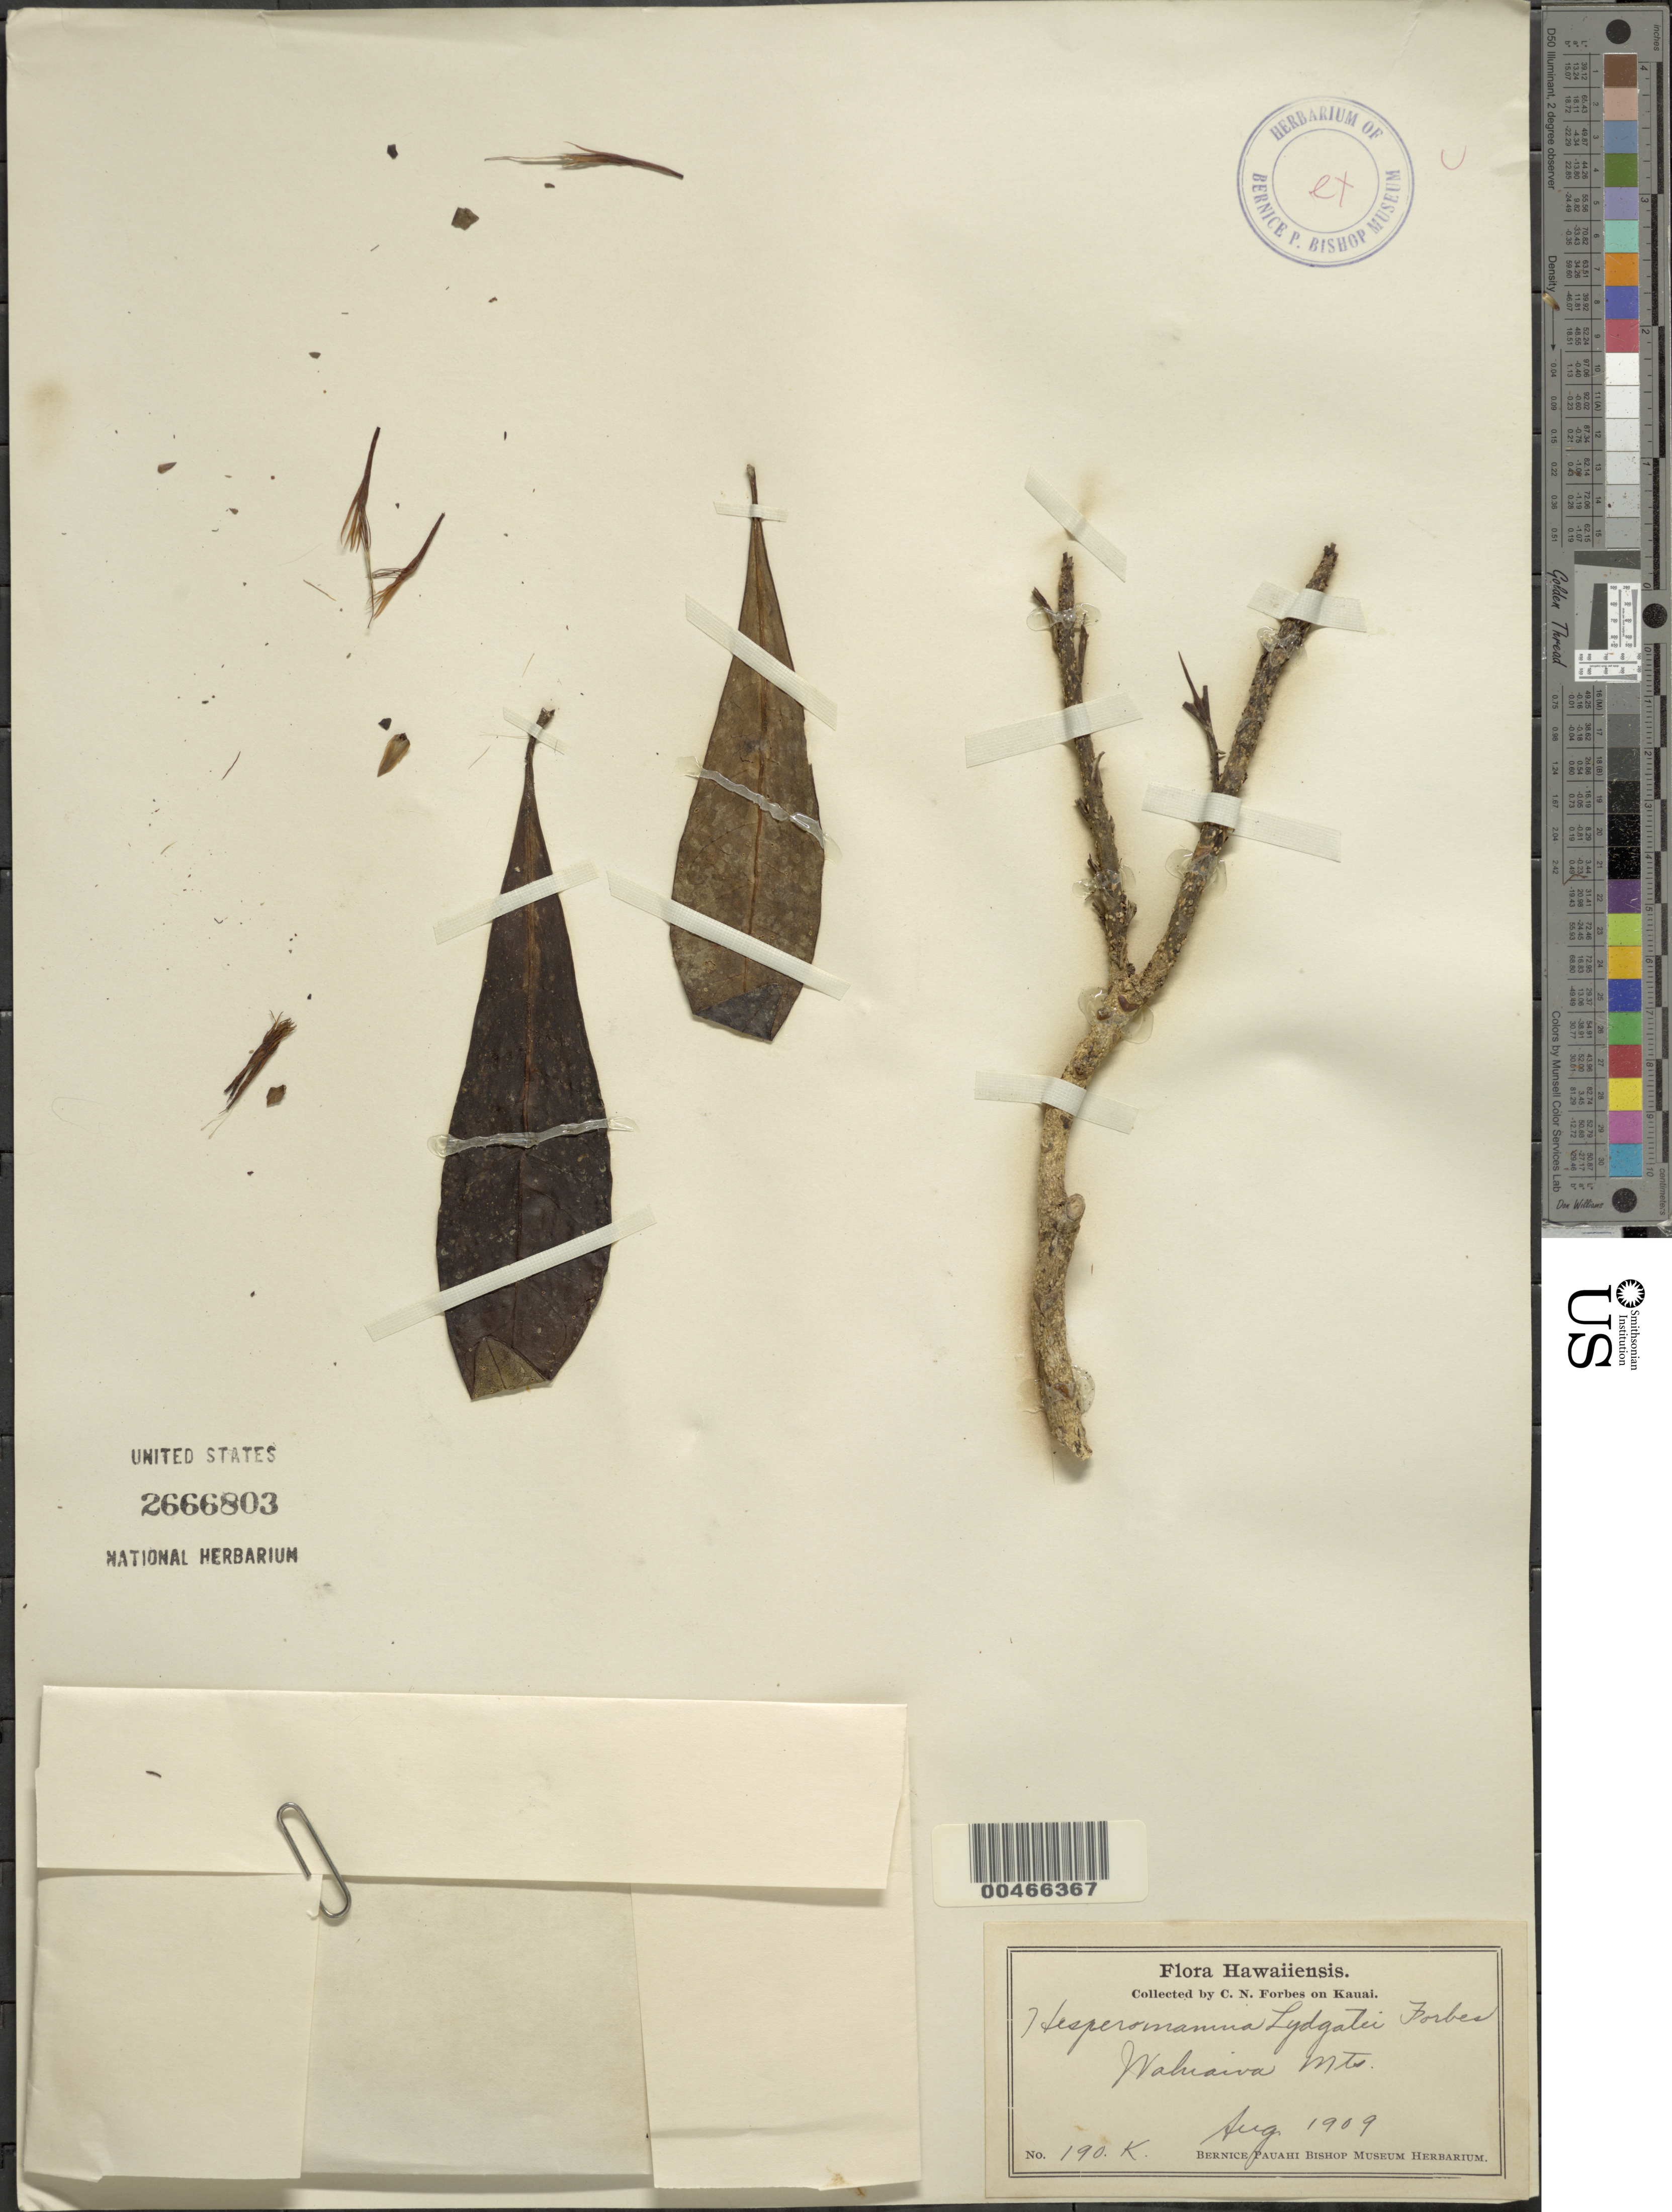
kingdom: Plantae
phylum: Tracheophyta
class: Magnoliopsida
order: Asterales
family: Asteraceae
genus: Hesperomannia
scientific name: Hesperomannia lydgatei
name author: Forbes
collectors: C. N. Forbes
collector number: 190.K.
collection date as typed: Aug 1909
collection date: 1909-08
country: United States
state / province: Hawaii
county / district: Kauai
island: Kaua'i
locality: Wahiawa Mts.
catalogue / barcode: US 2666803